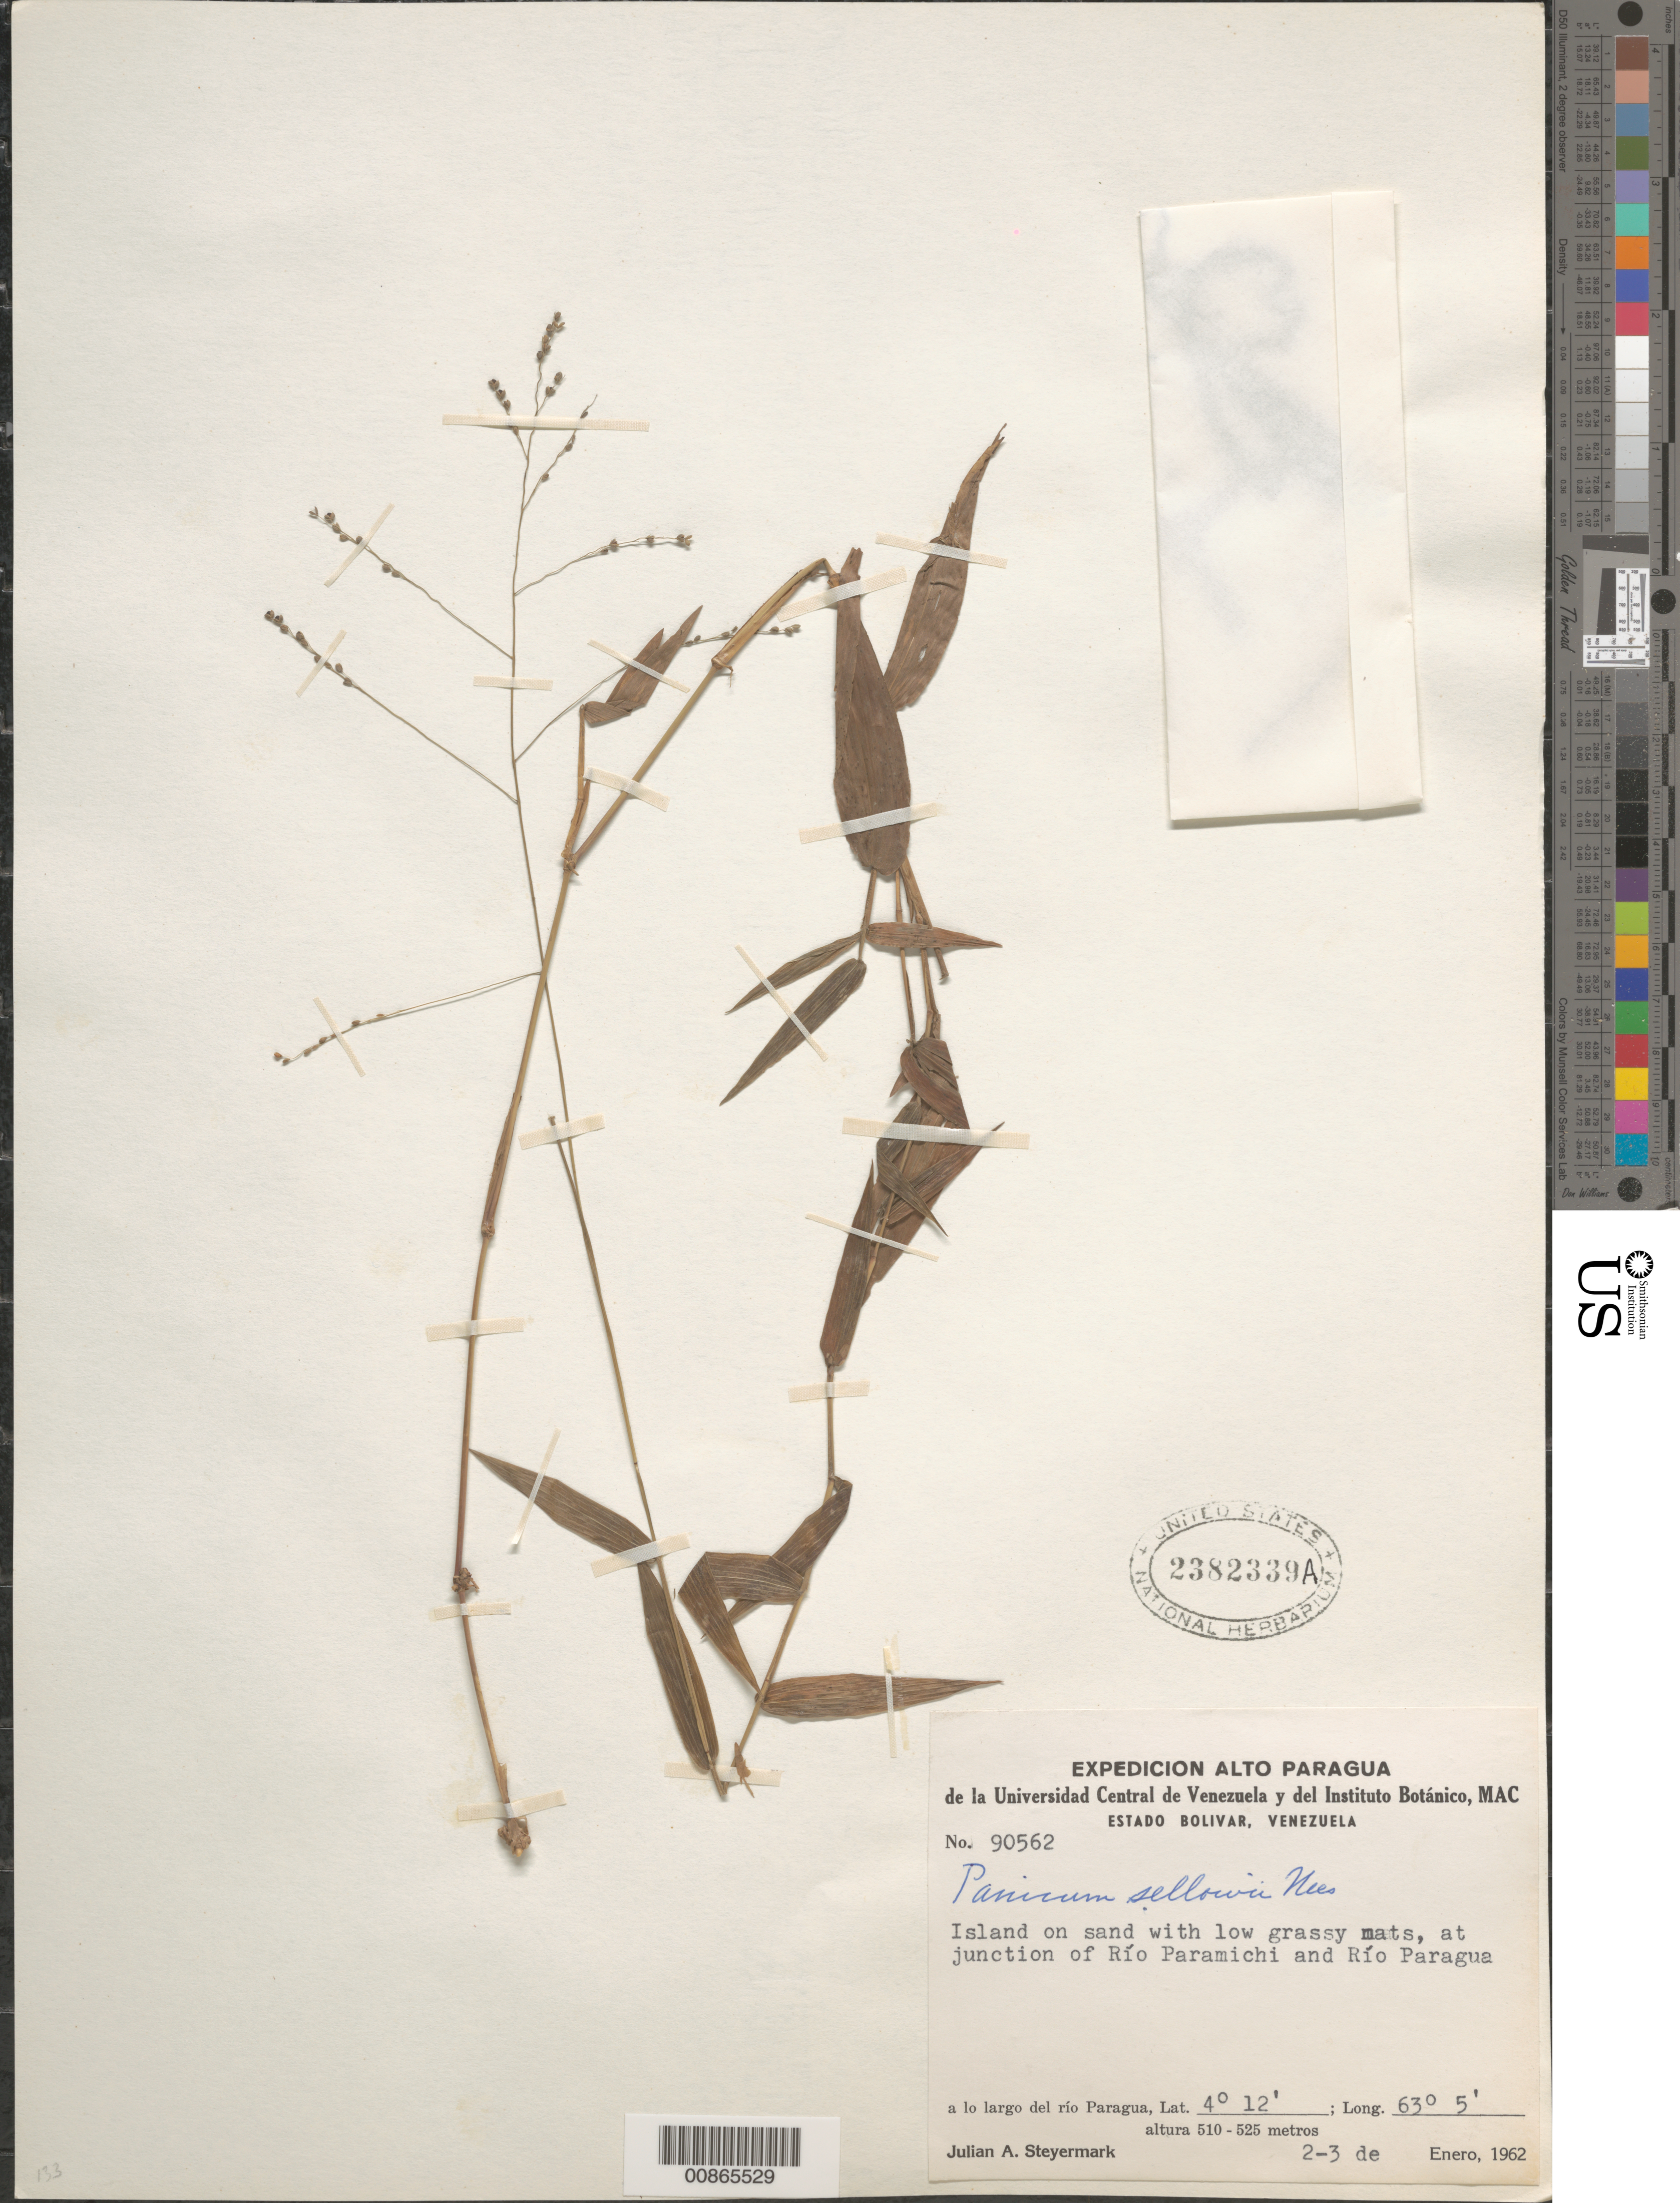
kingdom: Plantae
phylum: Tracheophyta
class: Liliopsida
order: Poales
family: Poaceae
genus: Panicum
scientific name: Panicum sellowii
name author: Nees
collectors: J. Steyermark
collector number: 90562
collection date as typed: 2-Jan-62 to 3-Jan-62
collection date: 1962-01-02/1962-01-03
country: Venezuela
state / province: Bolívar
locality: Río Paramichi, at junction with Río Paragua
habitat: Island with sand and low grassy mats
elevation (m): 510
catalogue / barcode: US 2382339A